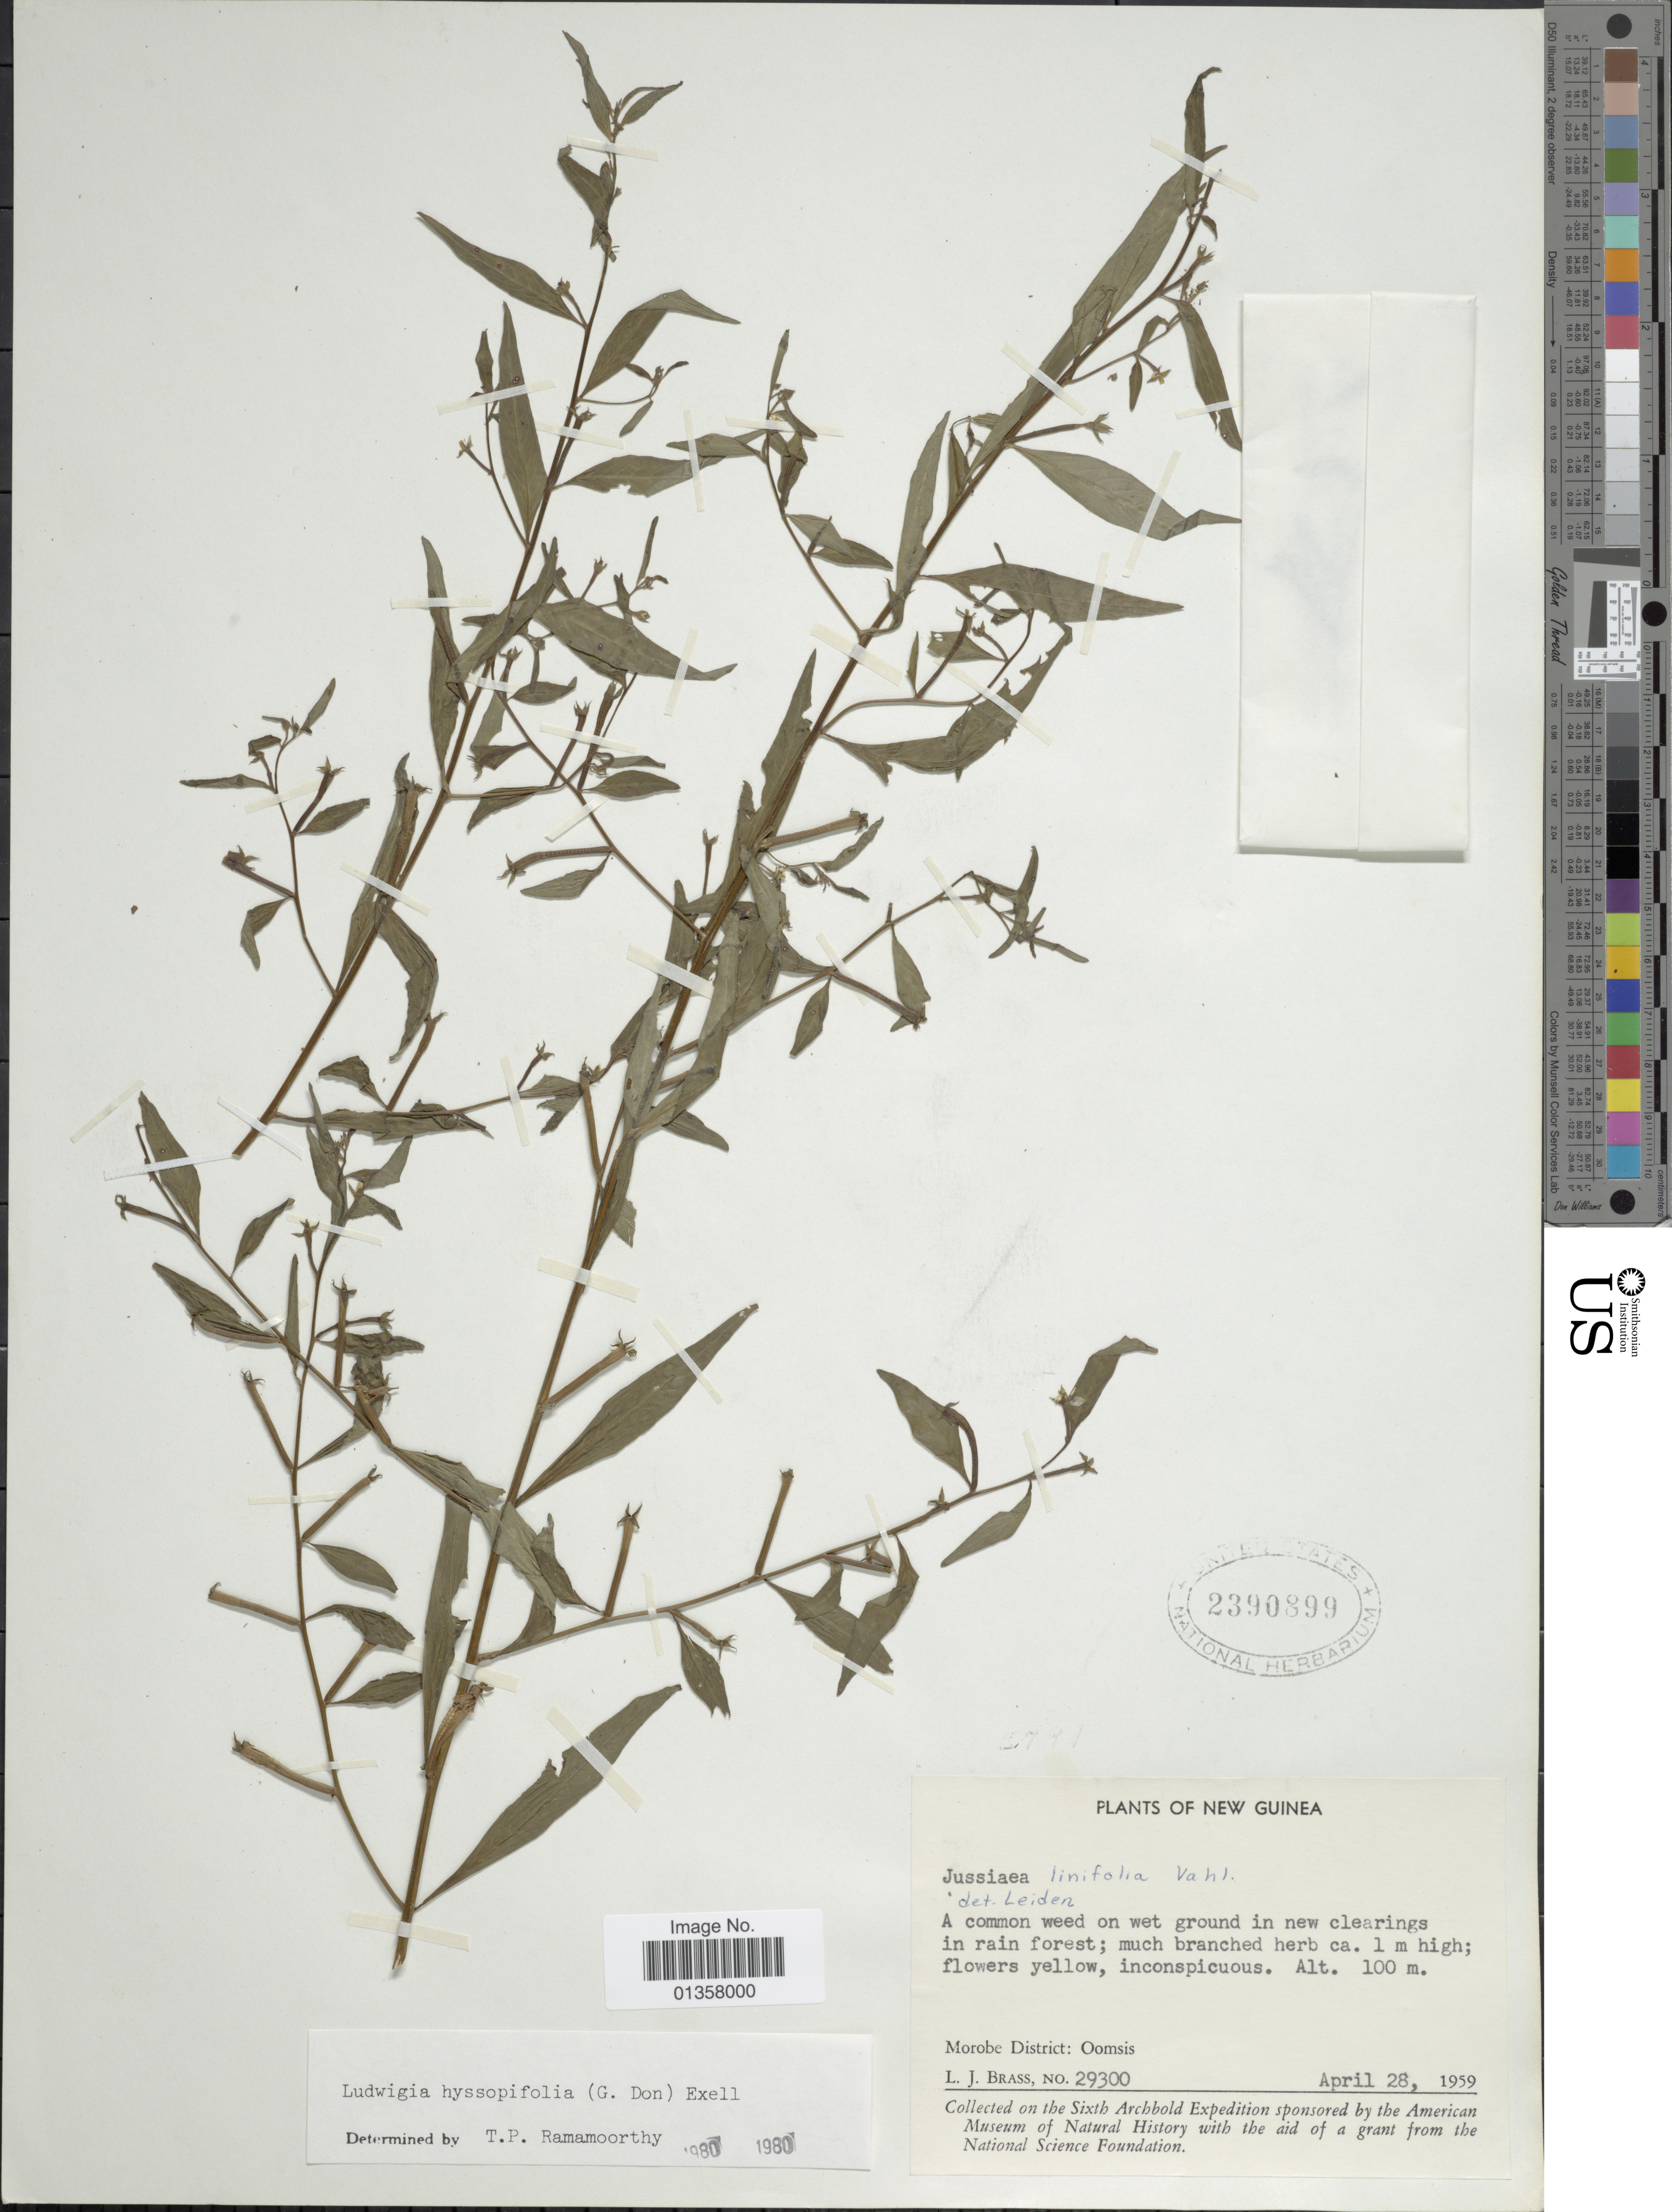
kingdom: Plantae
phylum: Tracheophyta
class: Magnoliopsida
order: Myrtales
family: Onagraceae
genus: Ludwigia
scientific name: Ludwigia hyssopifolia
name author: (G. Don) Exell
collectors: L. J. Brass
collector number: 29300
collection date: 1959-04-28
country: Papua New Guinea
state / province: Morobe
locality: Oomsis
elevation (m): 100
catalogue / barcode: US 2390899